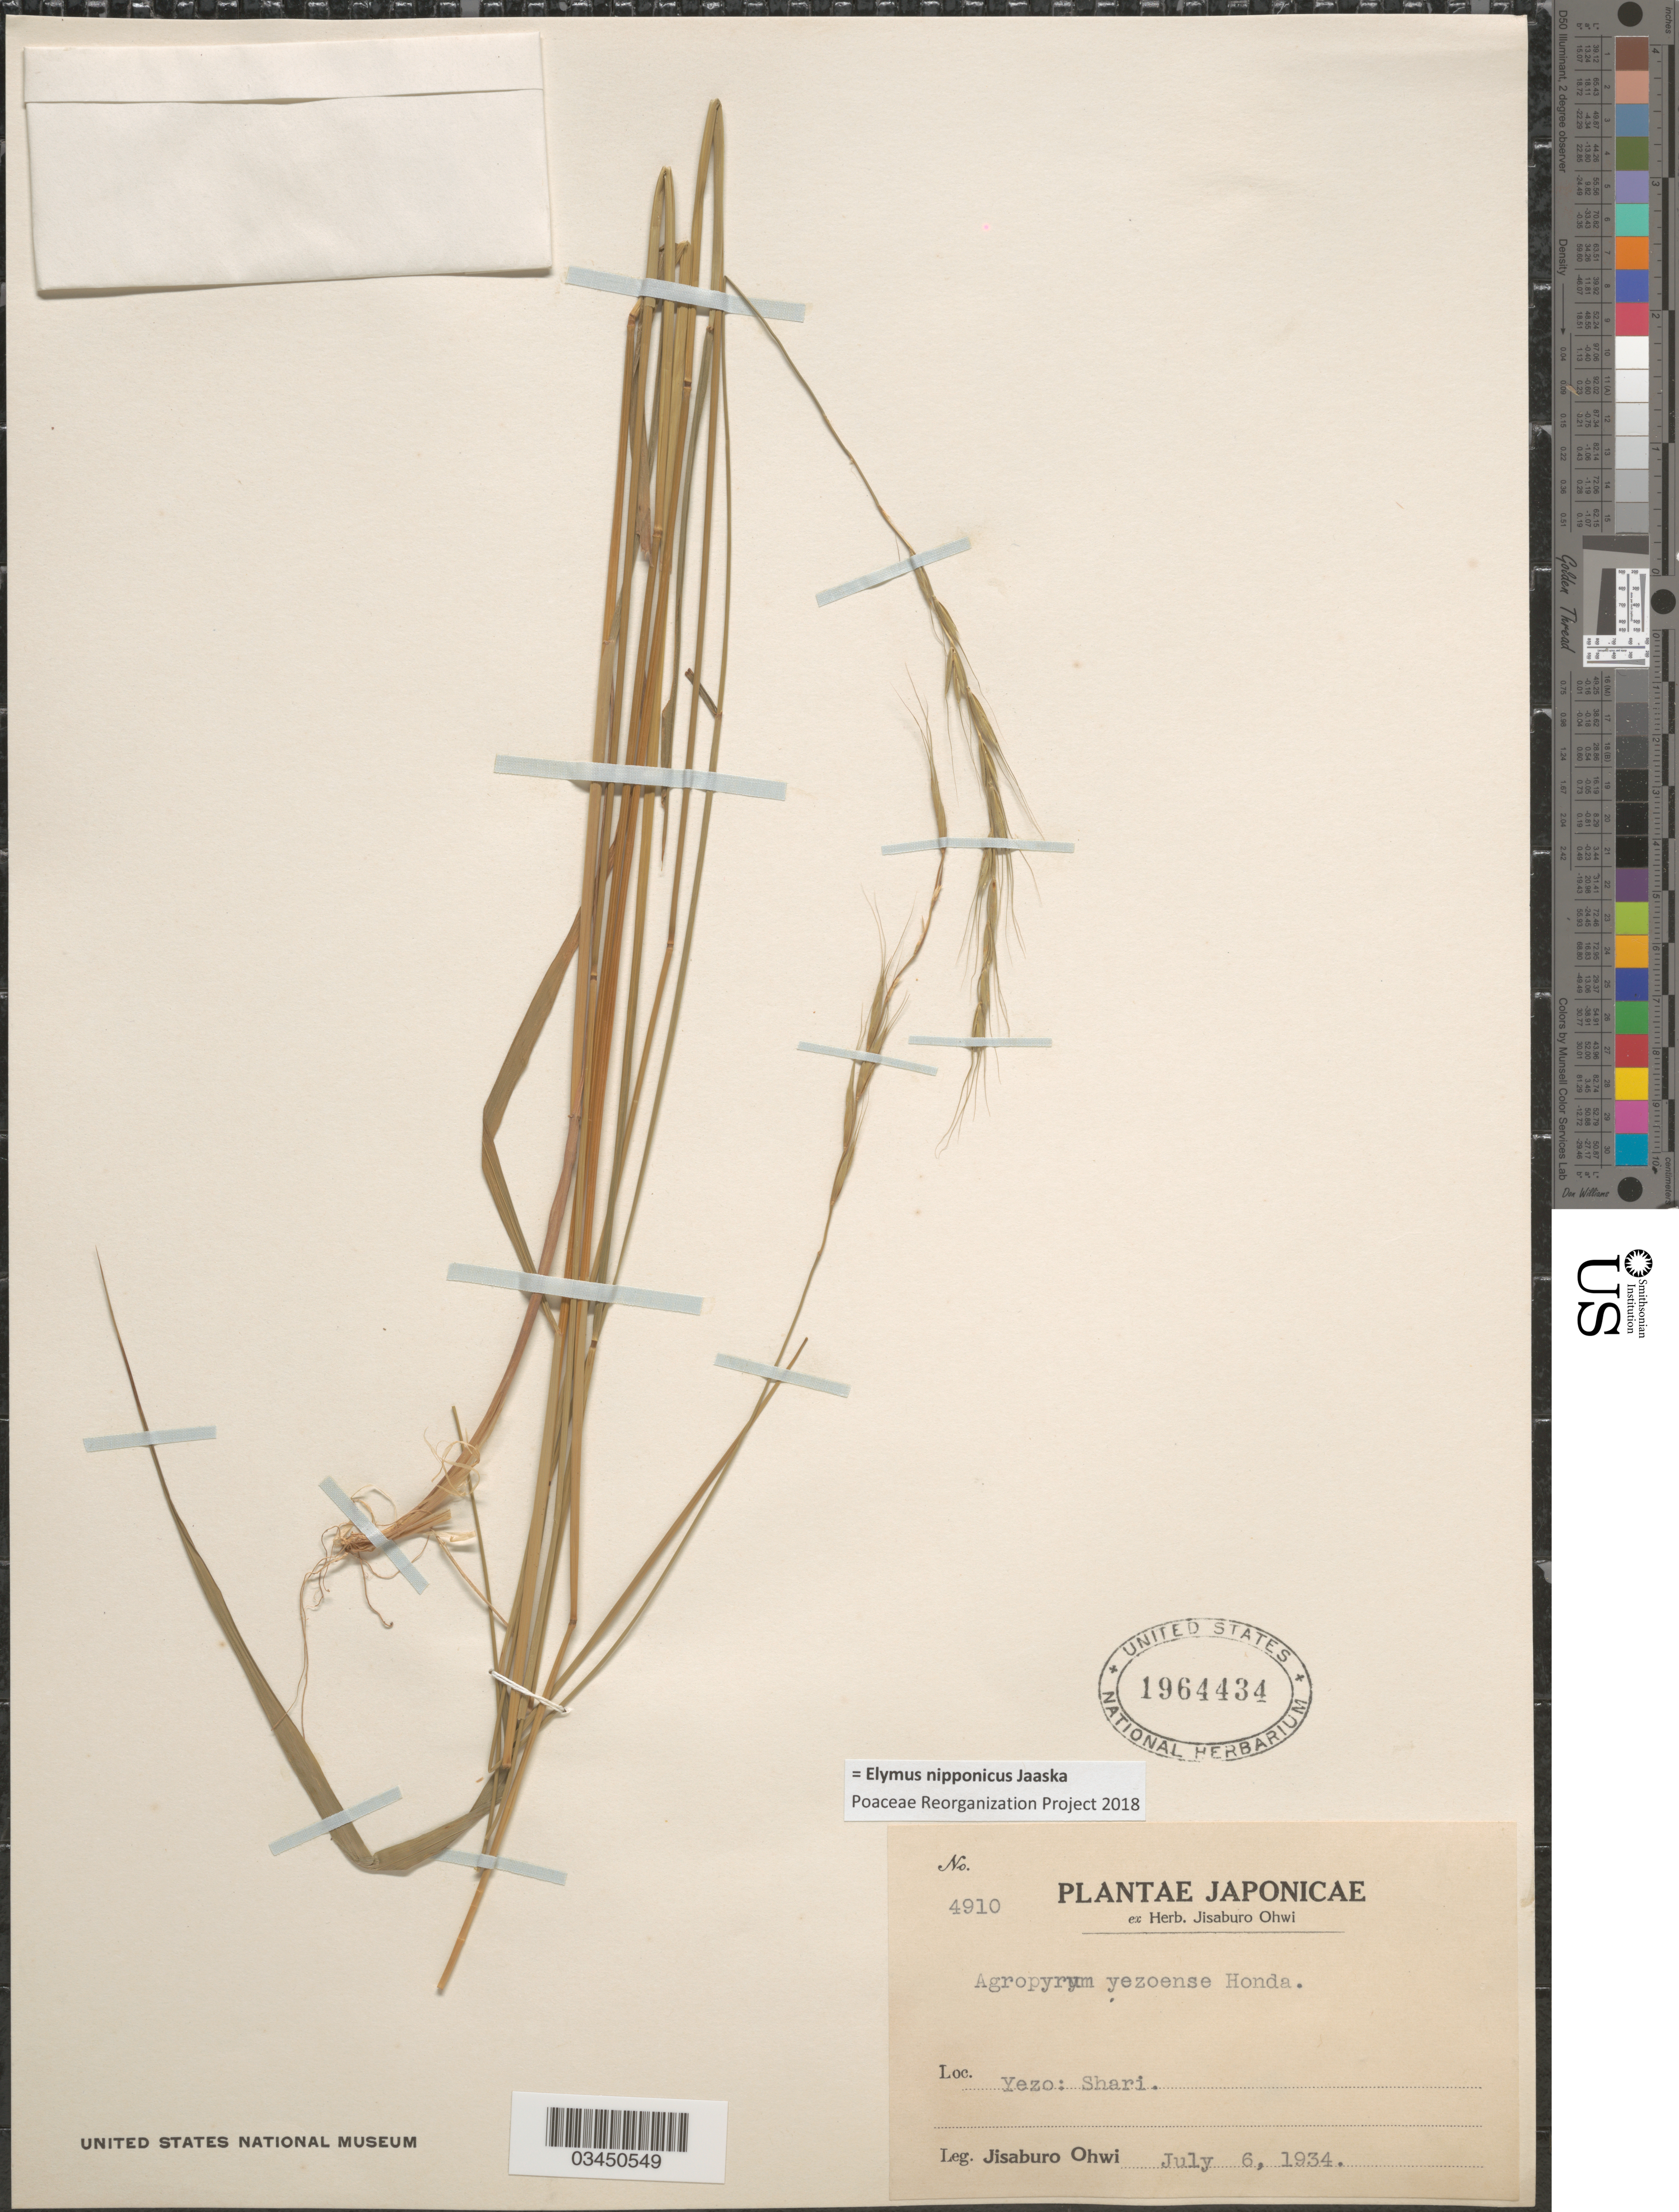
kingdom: Plantae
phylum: Tracheophyta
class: Liliopsida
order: Poales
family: Poaceae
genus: Elymus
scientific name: Elymus nipponicus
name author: Jaaska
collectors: J. Ohwi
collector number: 4910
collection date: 1934-07-06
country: Japan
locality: Yezo: Shari.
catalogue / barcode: US 1964434